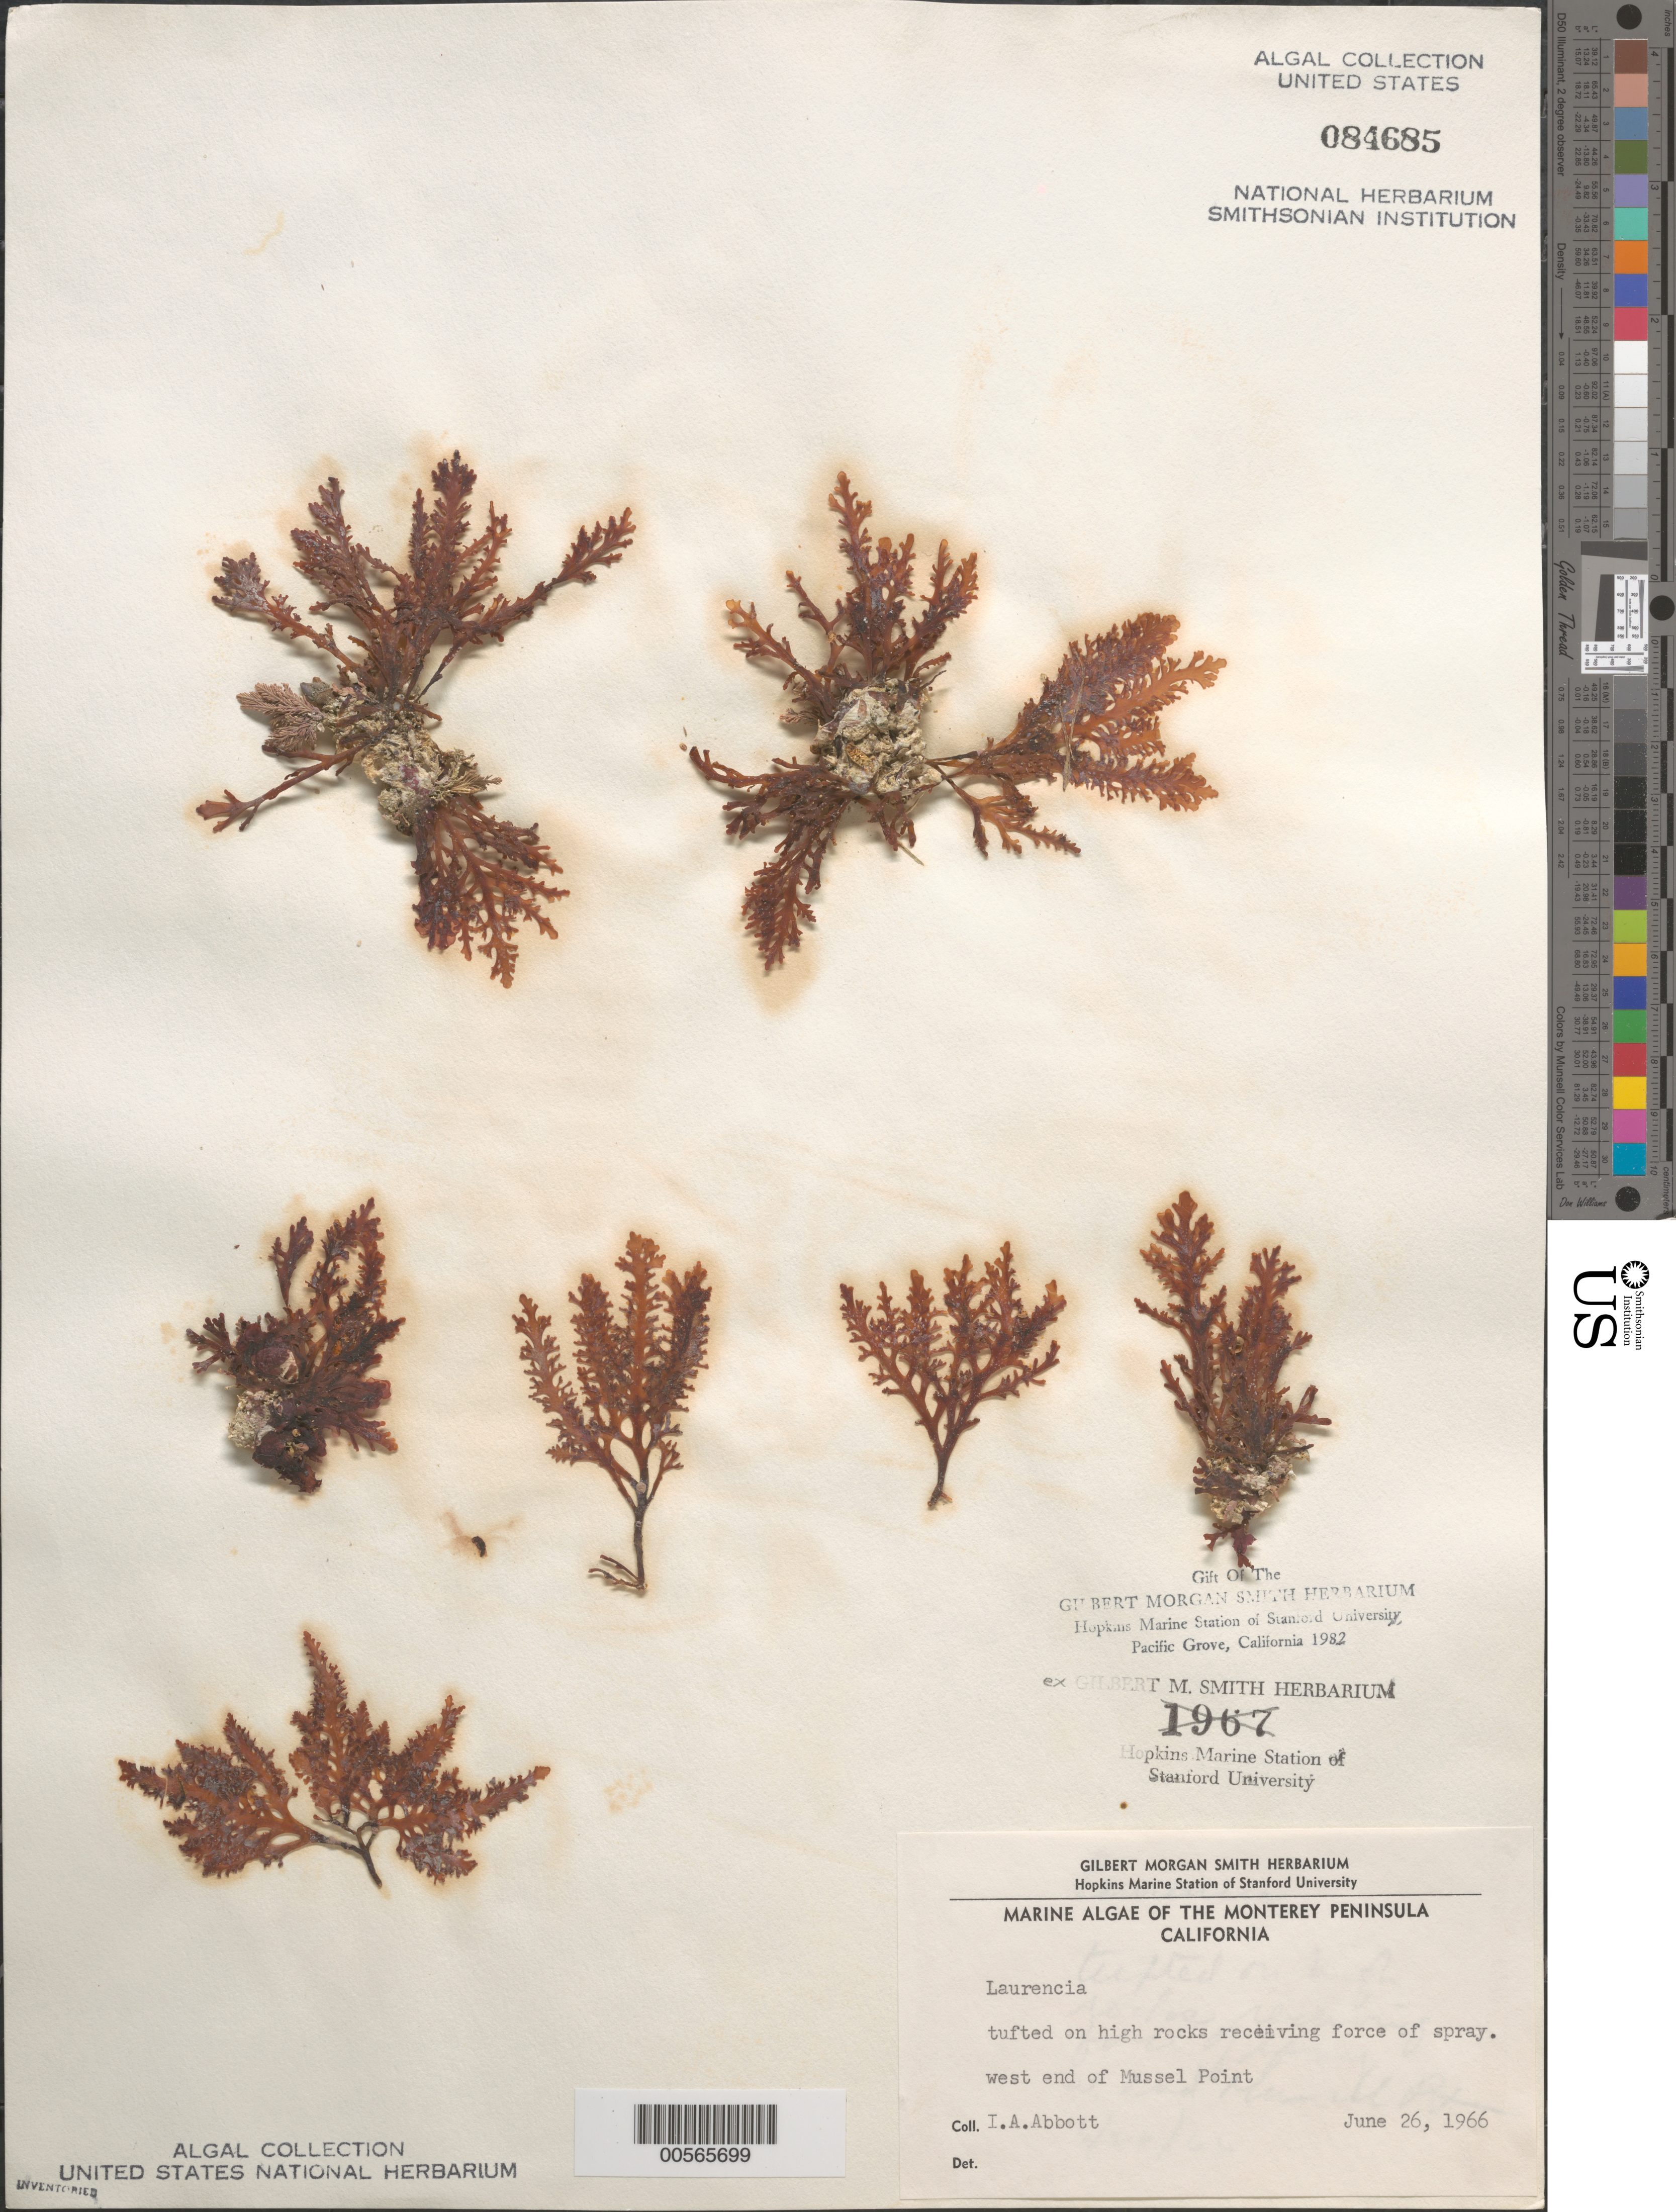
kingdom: Plantae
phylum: Rhodophyta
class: Florideophyceae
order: Ceramiales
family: Rhodomelaceae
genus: Laurencia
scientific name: Laurencia sp.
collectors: I. A. Abbott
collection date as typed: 26 Jun 1966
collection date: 1966-06-26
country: United States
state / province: California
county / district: Monterey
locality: Mussel Point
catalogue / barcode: US 84685